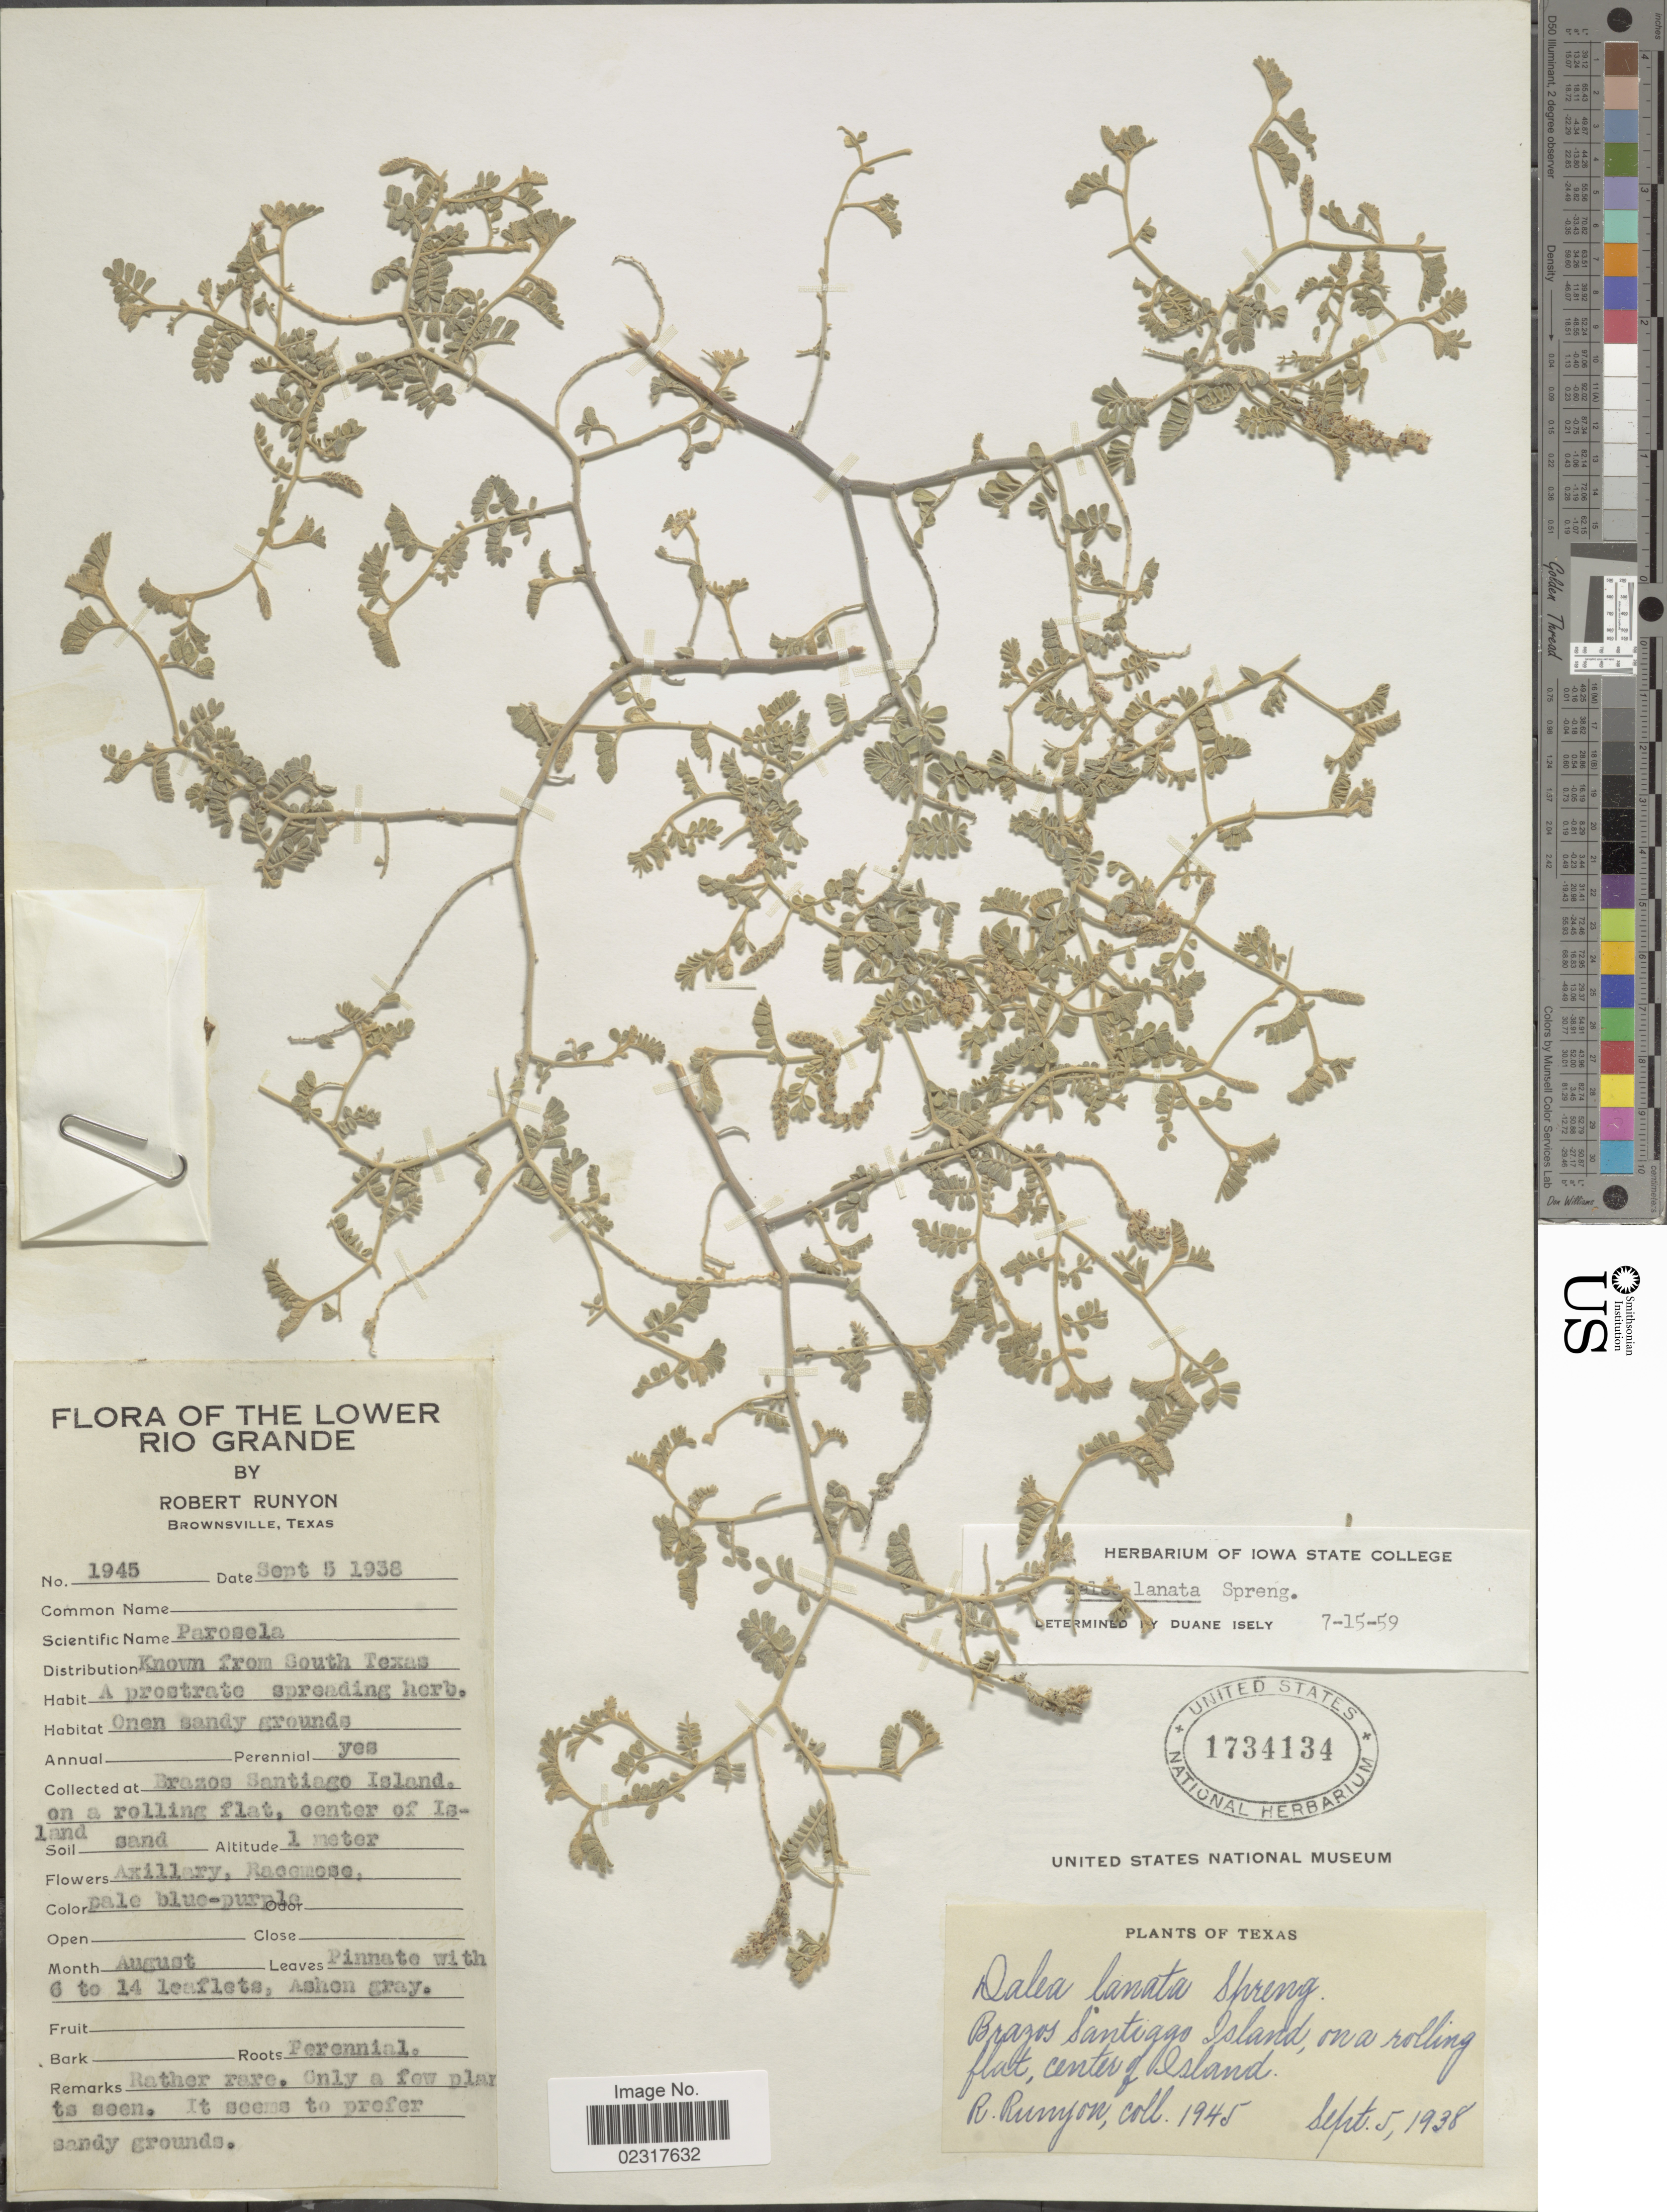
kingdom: Plantae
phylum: Tracheophyta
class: Magnoliopsida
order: Fabales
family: Fabaceae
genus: Dalea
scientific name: Dalea lanata var. lanata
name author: Spreng.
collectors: R. Runyon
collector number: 1945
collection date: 1938-09-05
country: United States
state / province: Texas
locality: Brazos Santiago Island, center of Island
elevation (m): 1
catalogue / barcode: US 1734134